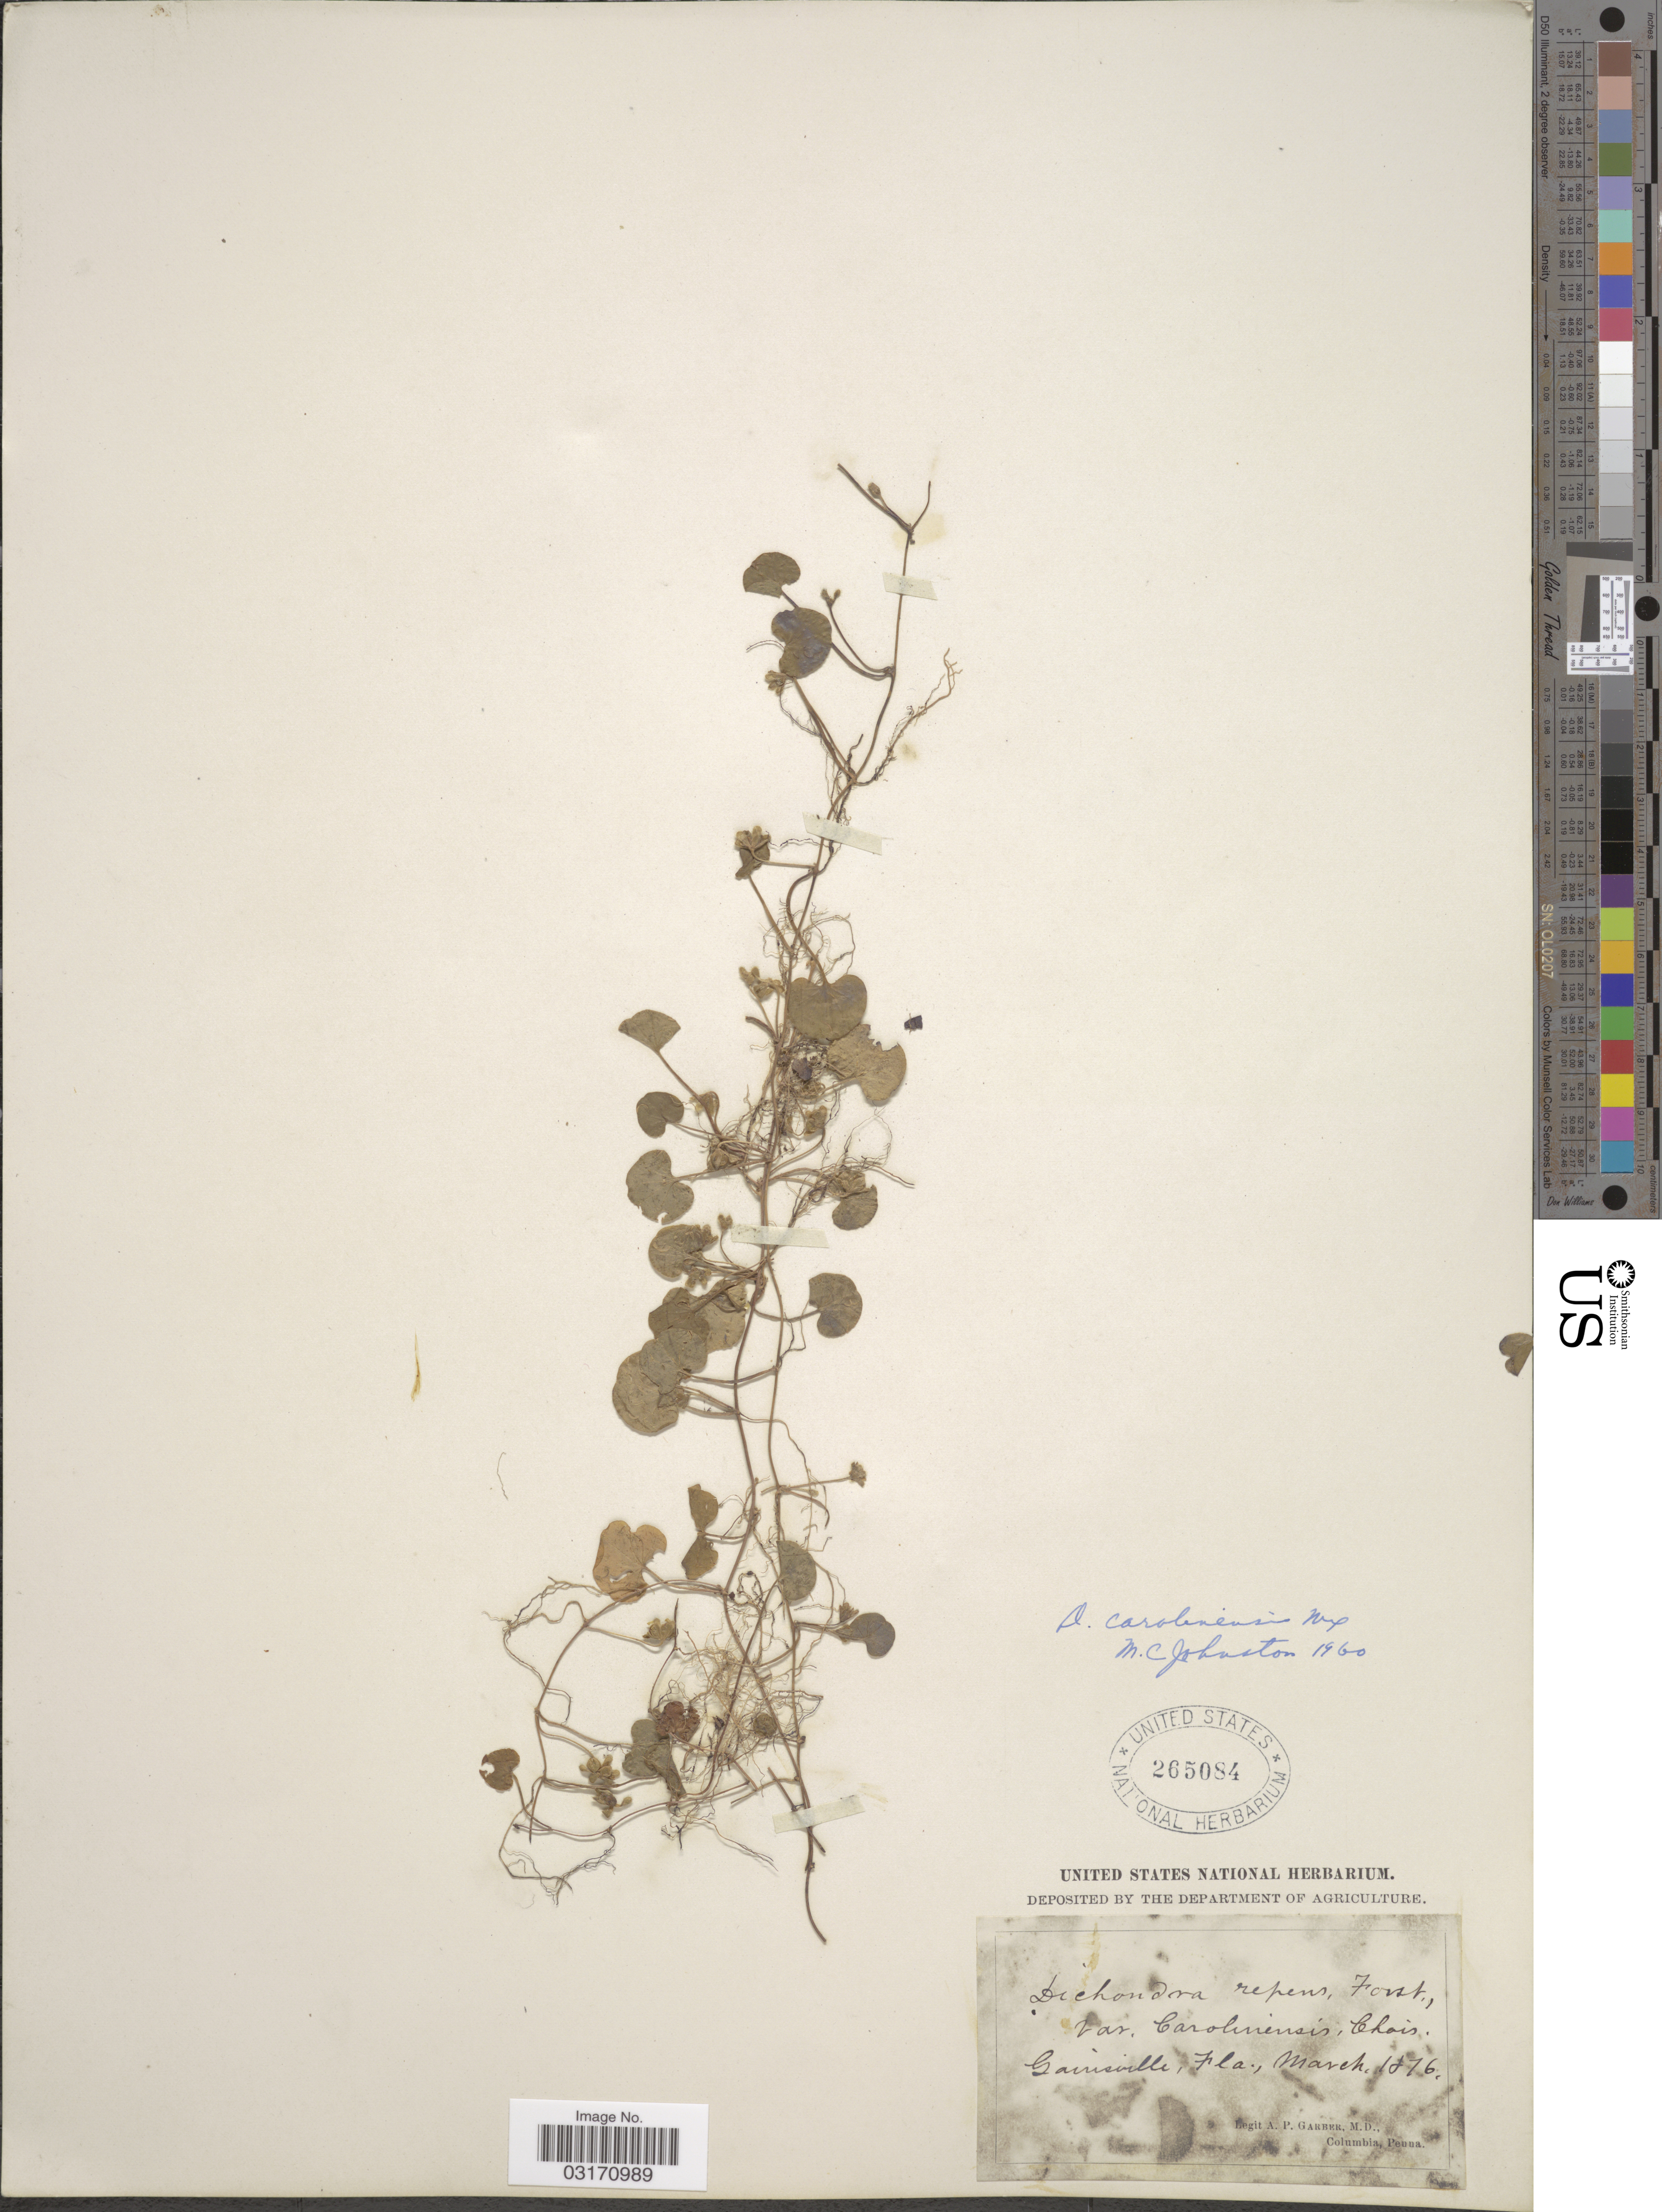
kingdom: Plantae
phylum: Tracheophyta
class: Magnoliopsida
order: Solanales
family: Convolvulaceae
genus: Dichondra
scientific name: Dichondra carolinensis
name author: Michx.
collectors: A. P. Garber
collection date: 1876-03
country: United States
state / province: Florida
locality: Gainsville.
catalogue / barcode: US 265084